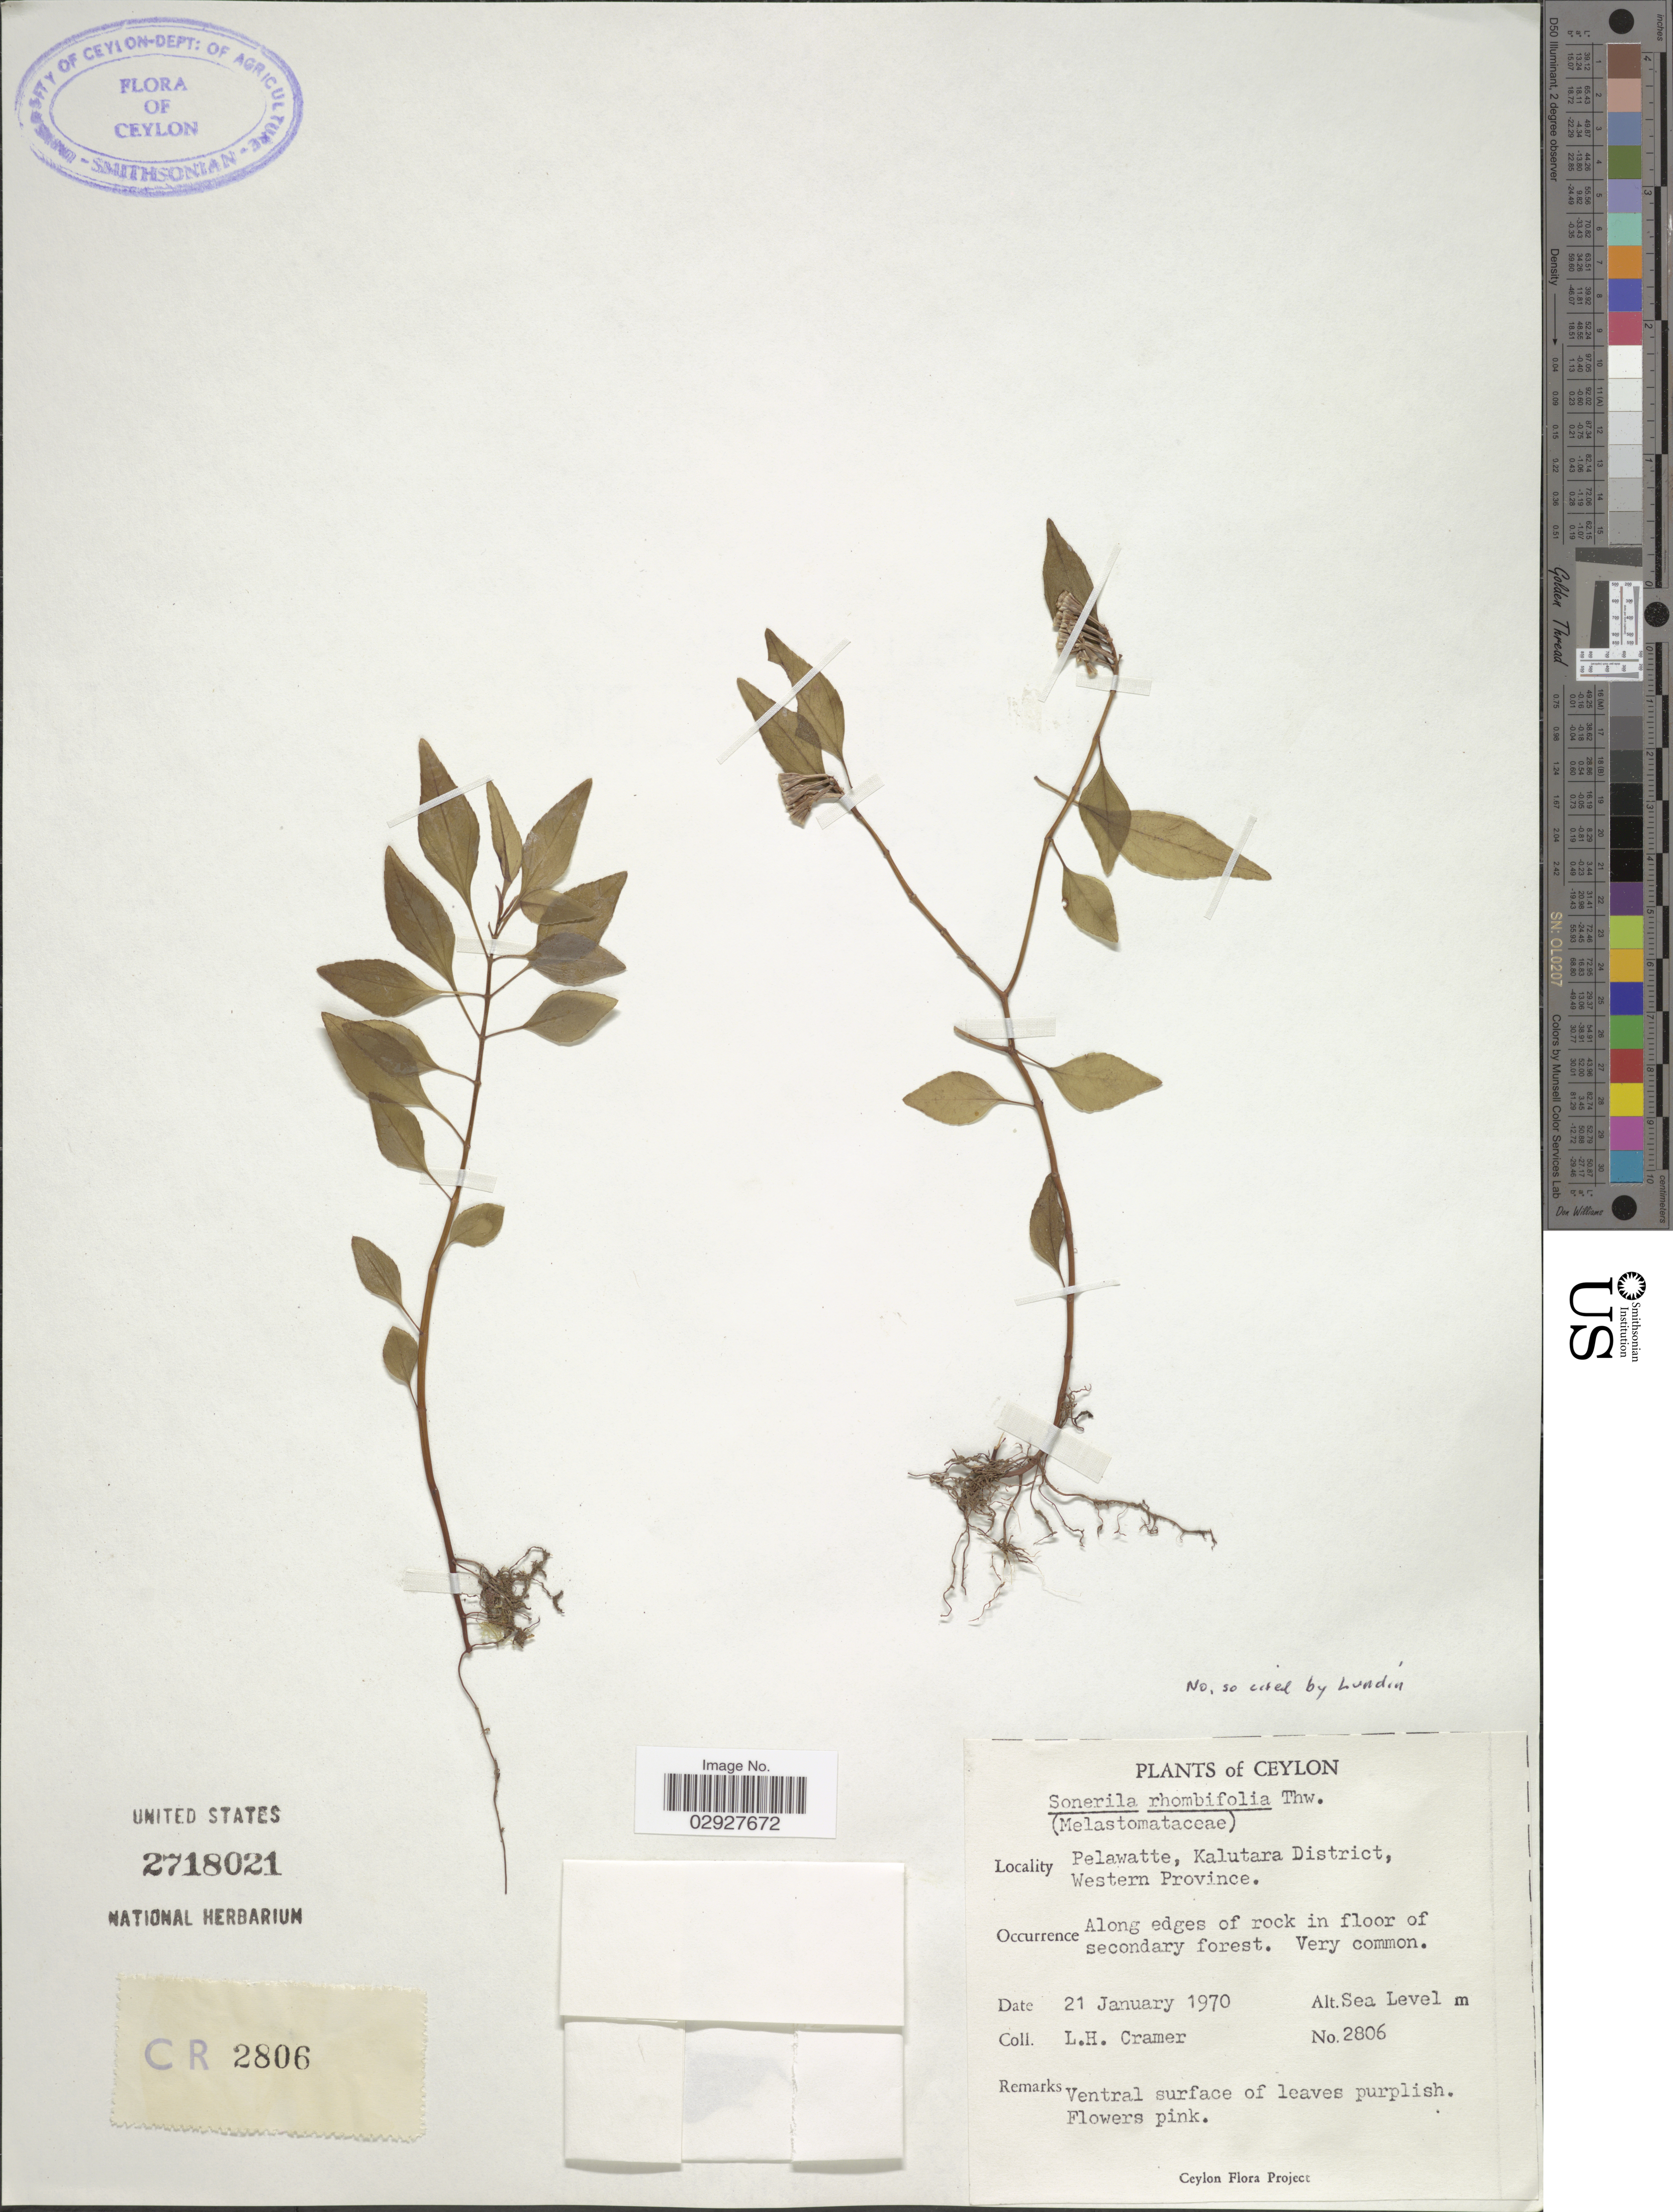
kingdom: Plantae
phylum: Tracheophyta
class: Magnoliopsida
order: Myrtales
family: Melastomataceae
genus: Sonerila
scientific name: Sonerila rhombifolia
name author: Thwaites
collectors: L. H. Cramer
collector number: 2806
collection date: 1970-01-21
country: Sri Lanka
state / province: Western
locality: Ceylon. Pelawatte, Kalutara District.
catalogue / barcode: US 2718021